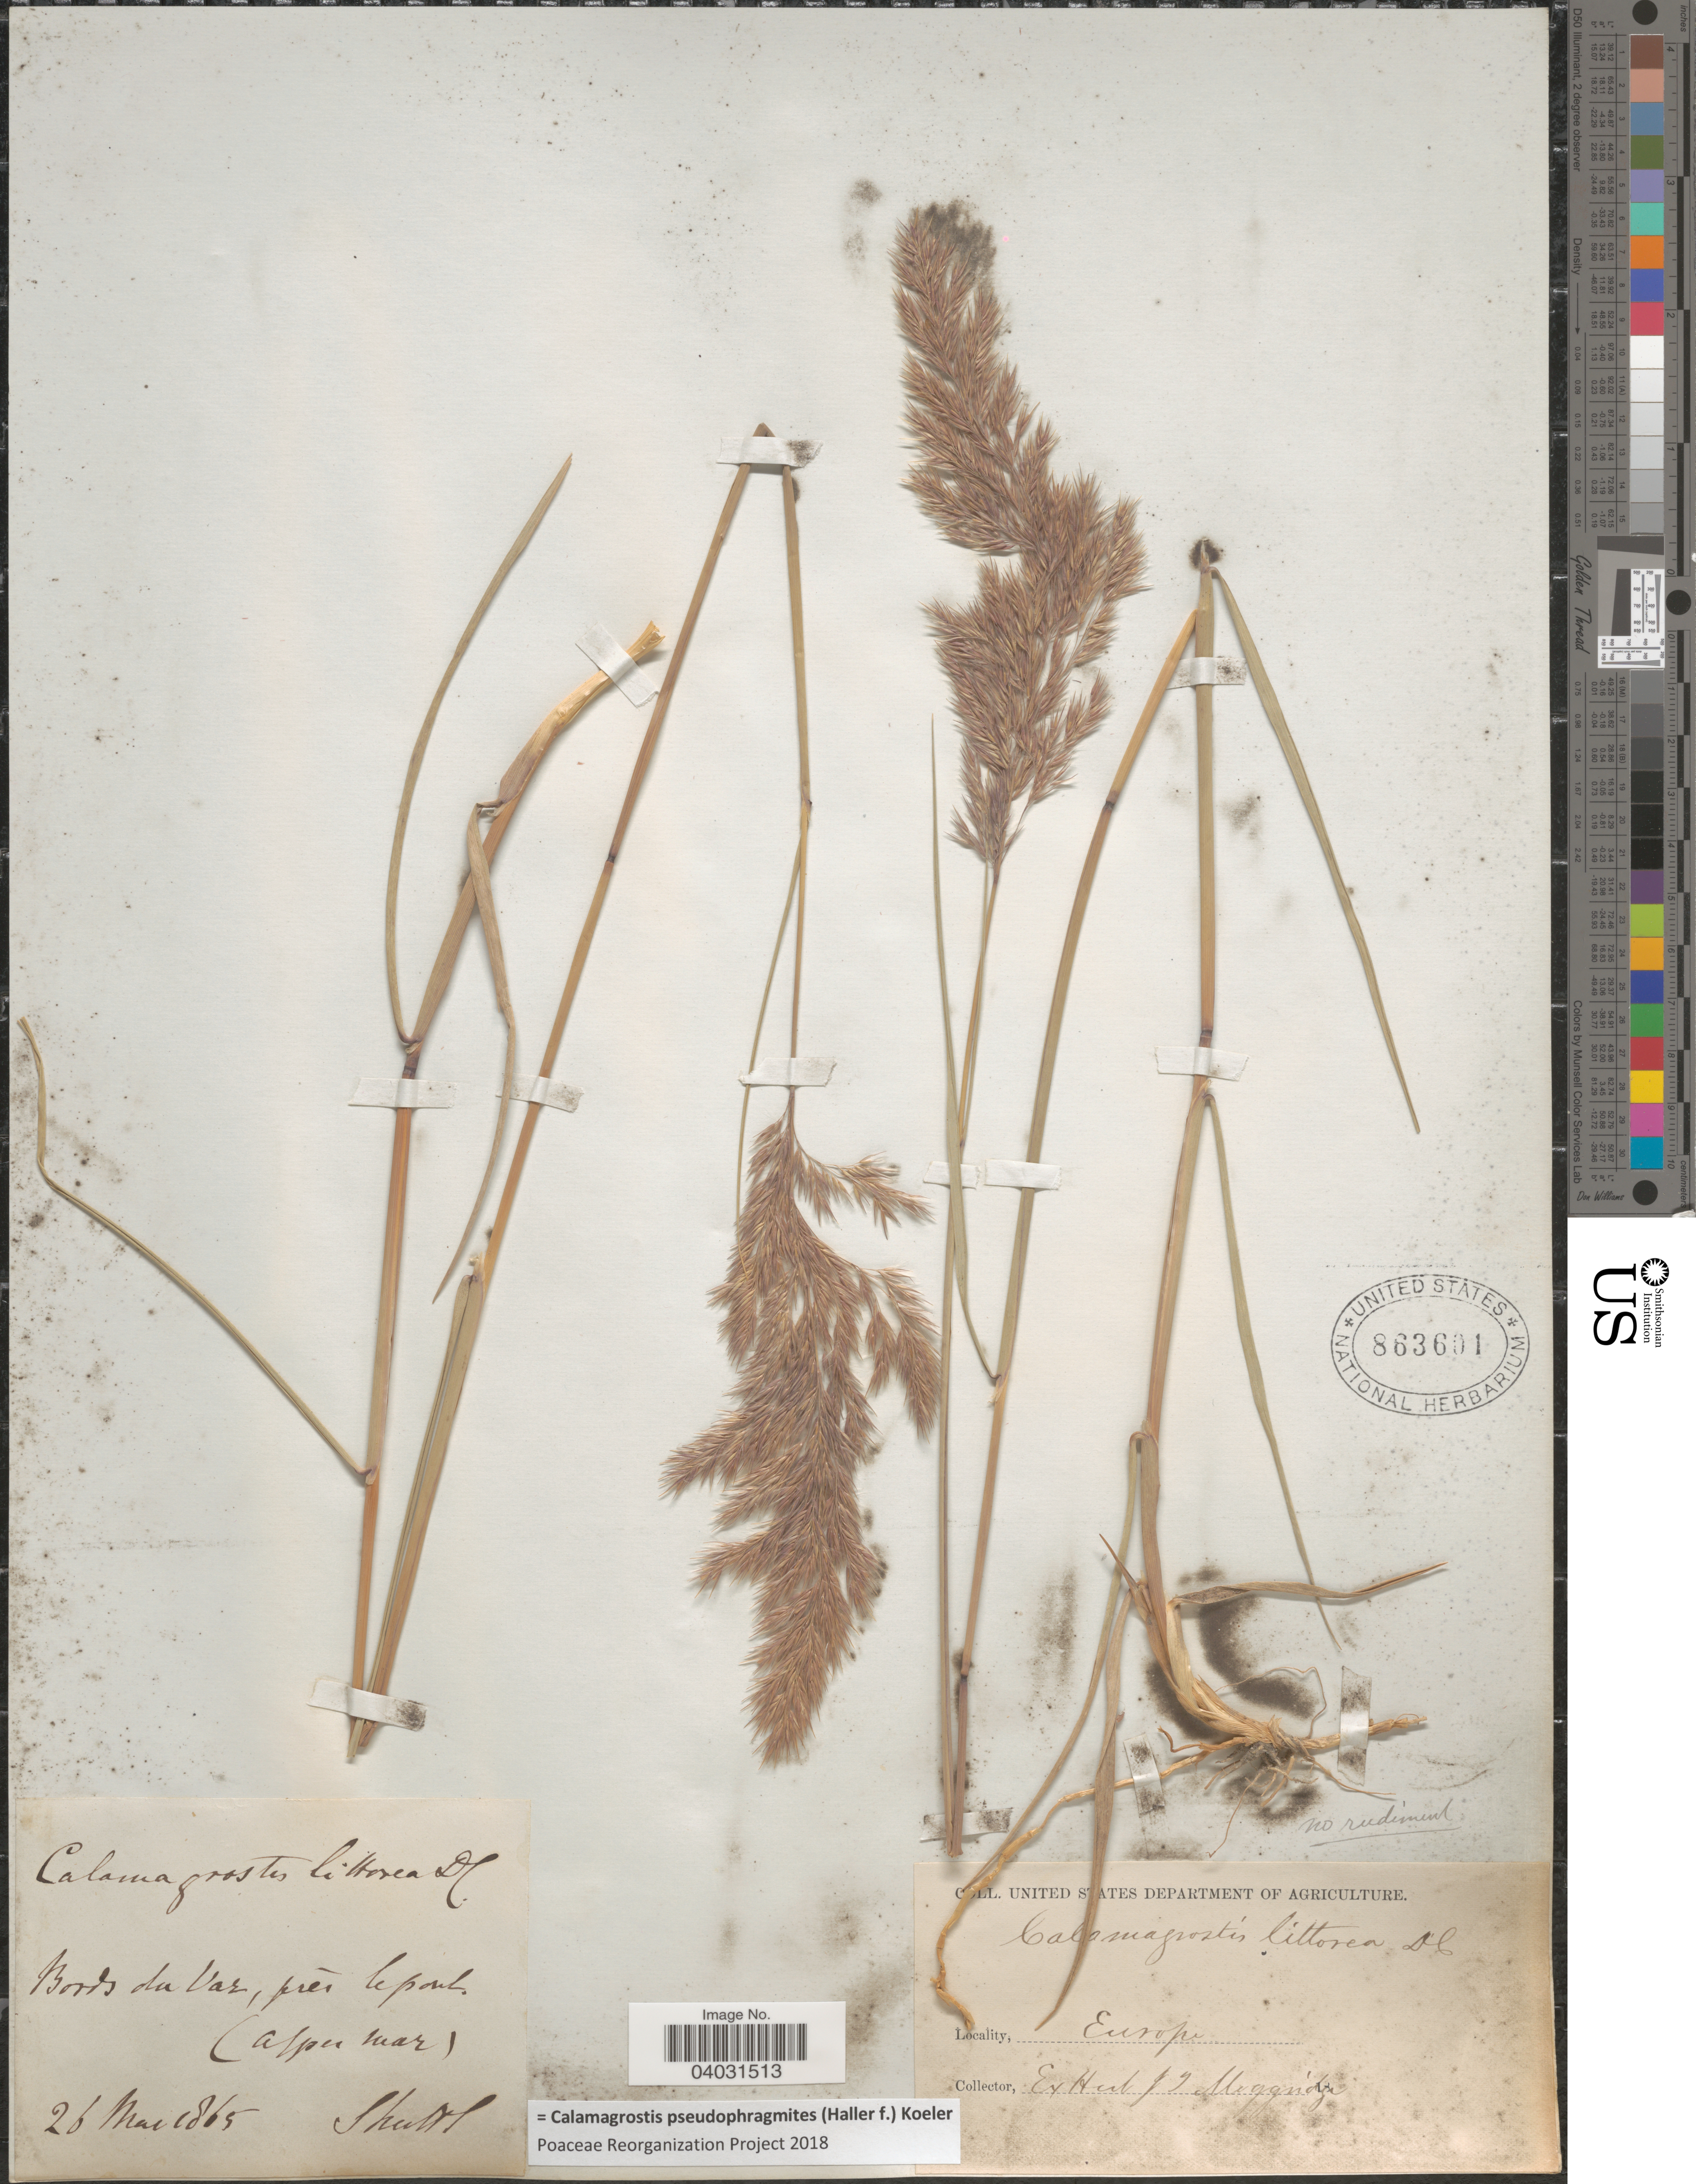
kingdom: Plantae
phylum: Tracheophyta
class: Liliopsida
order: Poales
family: Poaceae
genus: Calamagrostis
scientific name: Calamagrostis pseudophragmites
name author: (Haller f.) Koeler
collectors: Shuttl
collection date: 1865-03-26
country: France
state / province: Provence-Alpes-Côte d'Azur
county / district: Alpes-Maritimes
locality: Bords du Var, près le parle (Alpes Mar). Europe.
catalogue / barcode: US 863601